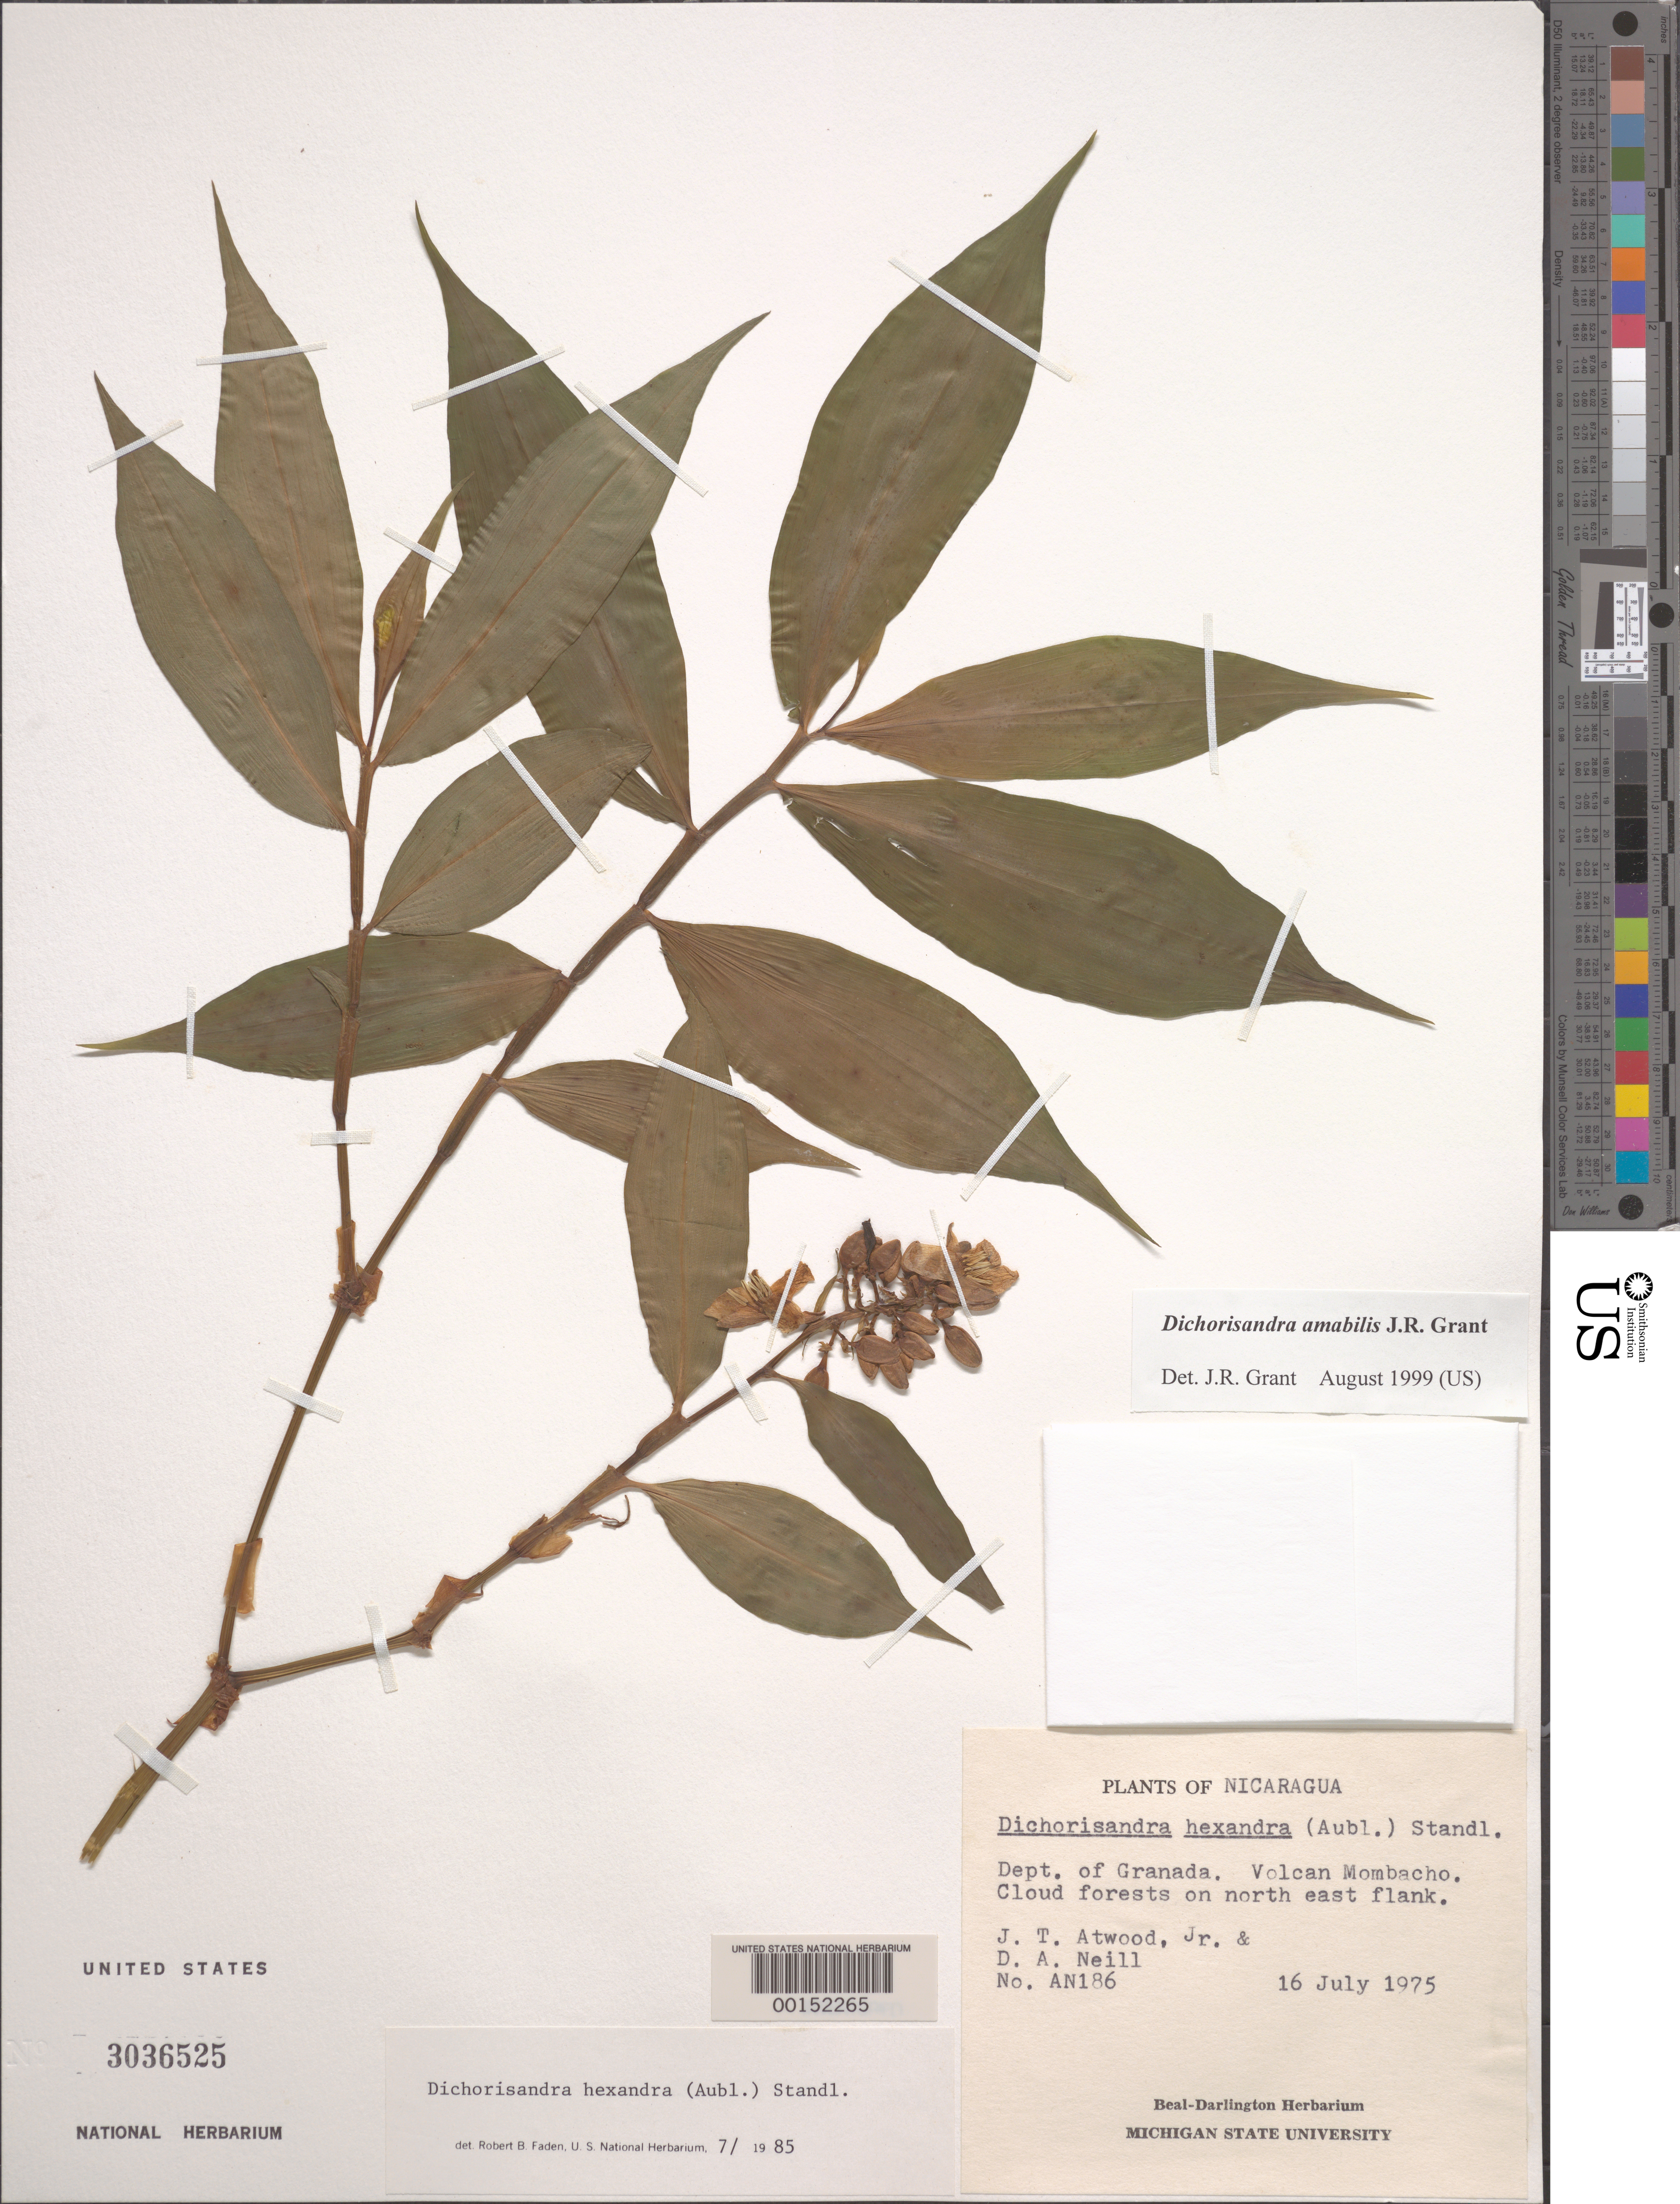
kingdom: Plantae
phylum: Tracheophyta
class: Liliopsida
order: Commelinales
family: Commelinaceae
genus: Dichorisandra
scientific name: Dichorisandra hexandra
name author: (Aubl.) Standl.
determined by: Faden, Robert B., (US), Smithsonian Institution - National Museum of Natural History (UNITED STATES)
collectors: J. T. Atwood & D. A. Neill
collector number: An186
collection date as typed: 16 Jul 1975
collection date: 1975-07-16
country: Nicaragua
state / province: Granada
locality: Volcan mombacho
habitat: Cloud forest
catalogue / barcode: US 3036525